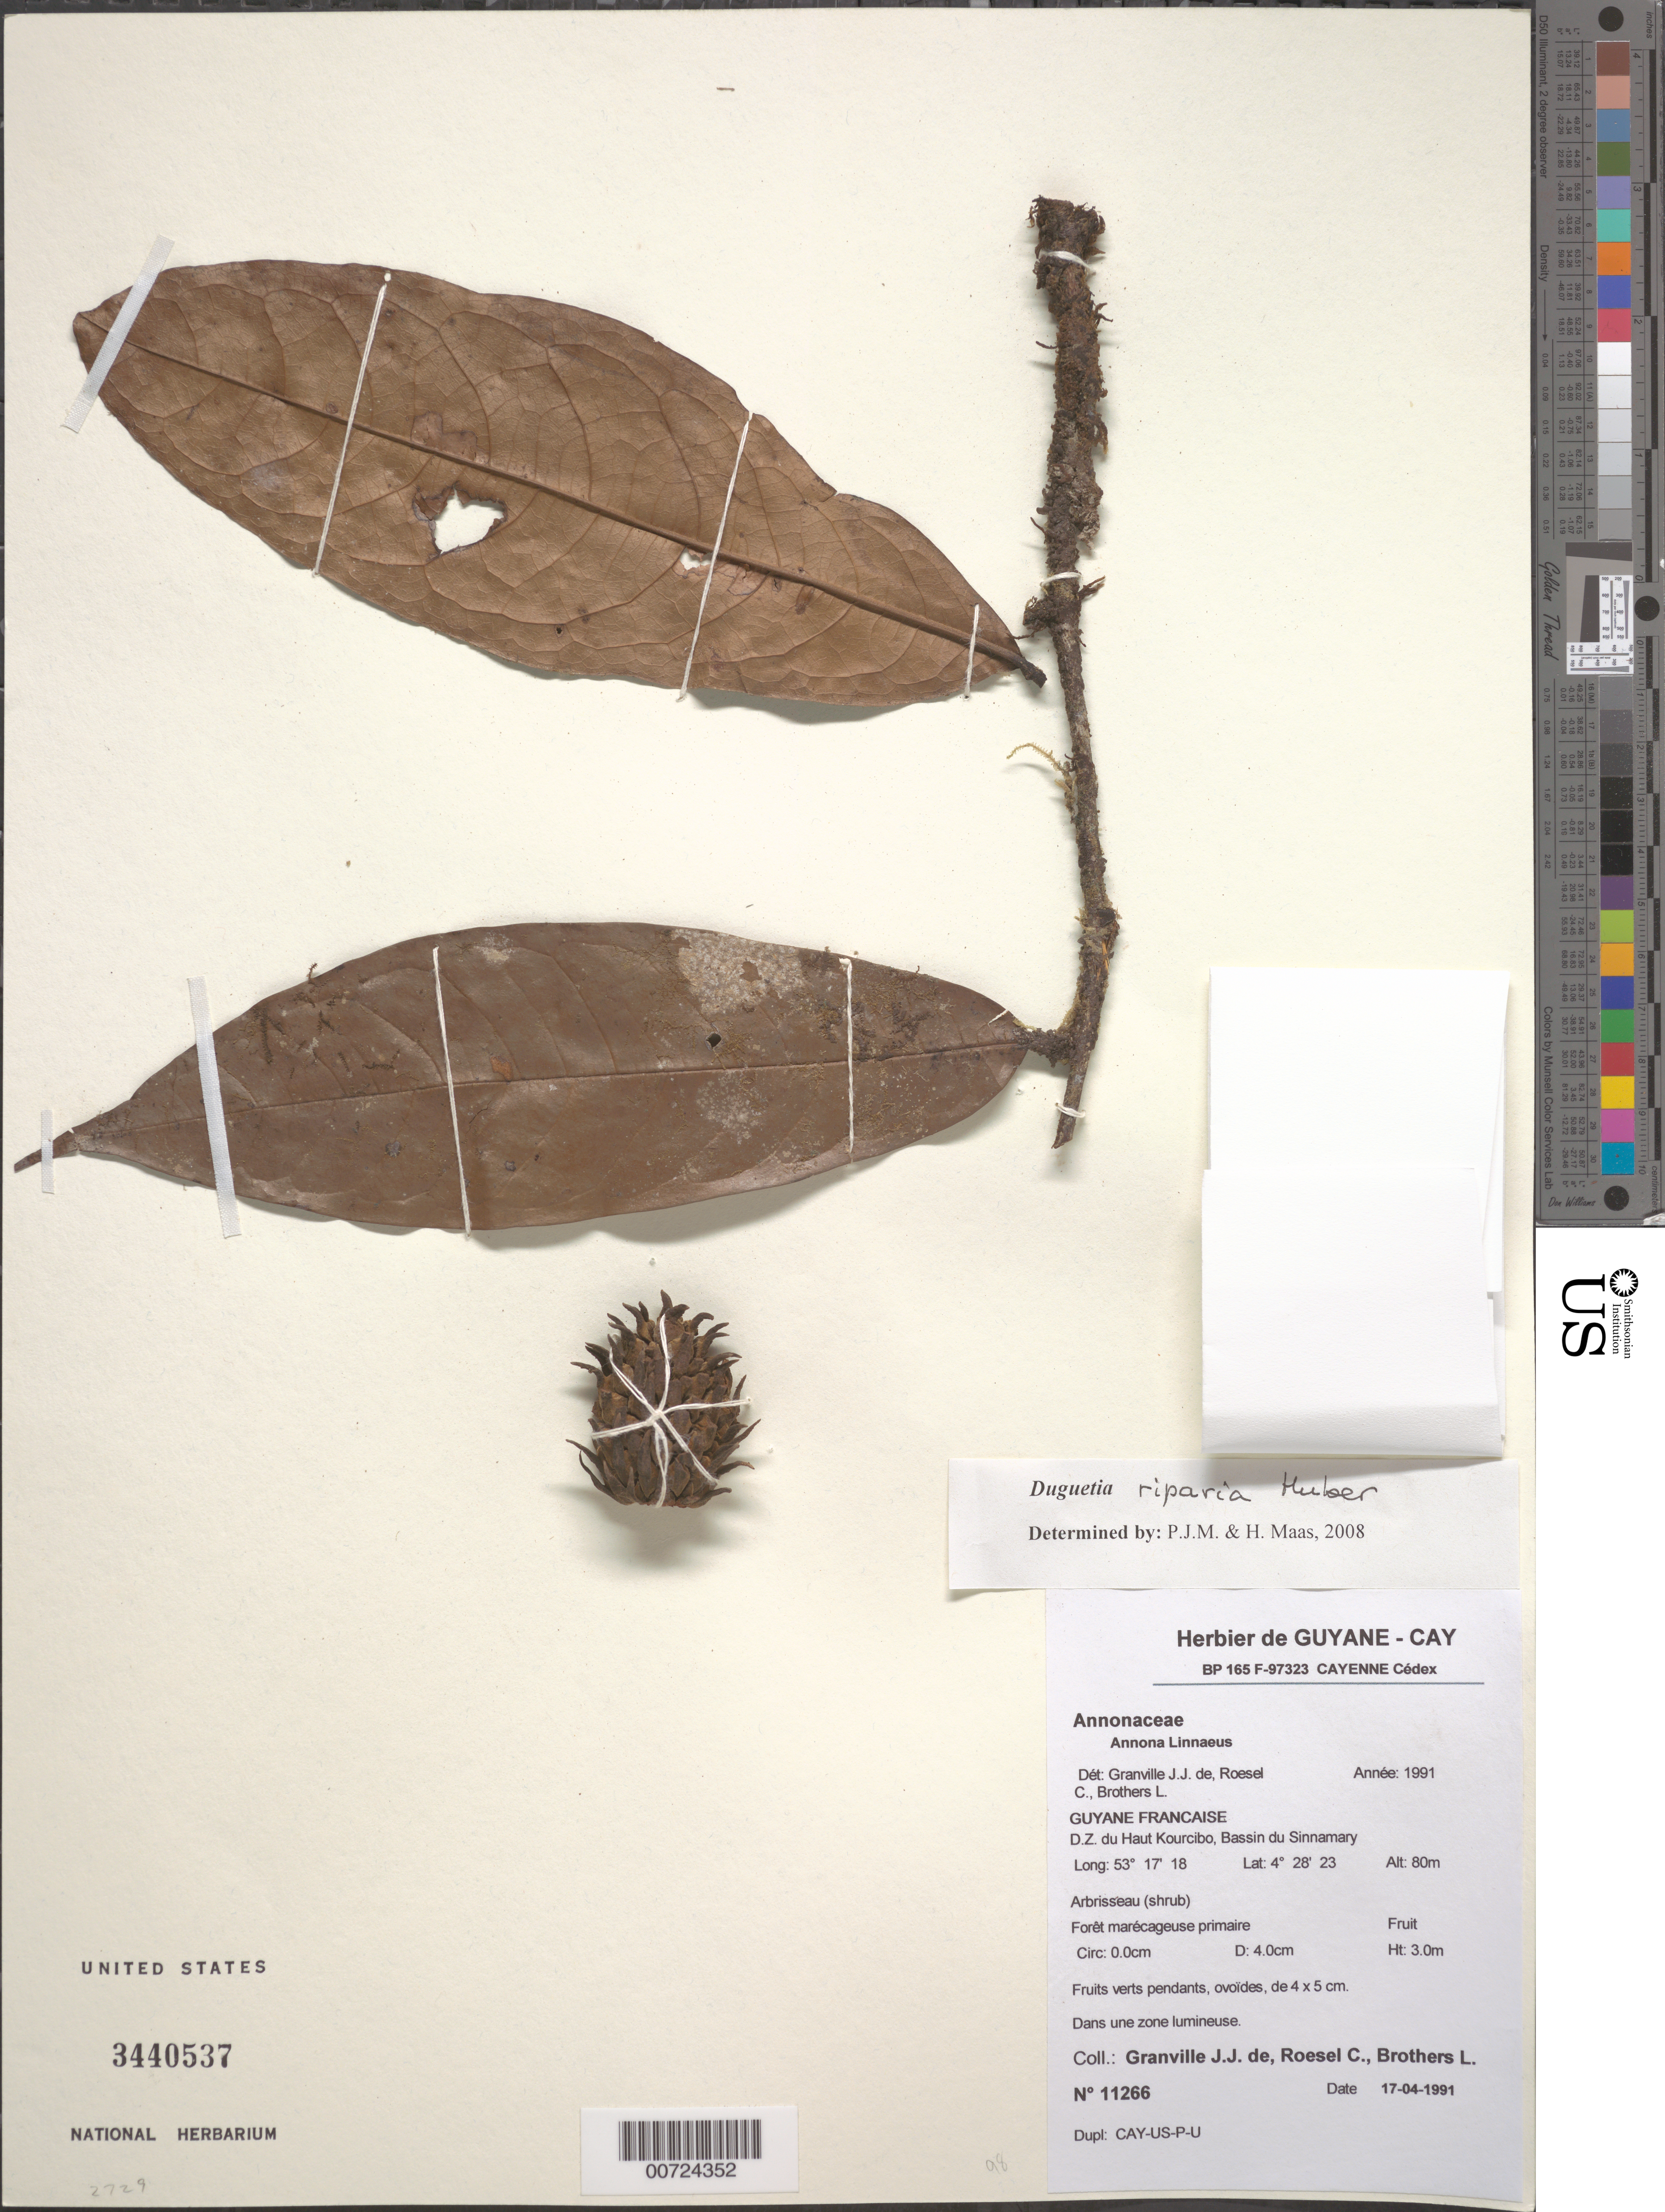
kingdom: Plantae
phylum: Tracheophyta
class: Magnoliopsida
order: Magnoliales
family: Annonaceae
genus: Duguetia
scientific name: Duguetia riparia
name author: Huber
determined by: Maas, Paul J.; Maas, H.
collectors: J.-J. de Granville, C. S. Roesel & L. Brothers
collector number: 11266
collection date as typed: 17-Apr-91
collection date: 1991-04-17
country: French Guiana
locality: D.Z. du Haut-Kourcibo, Bassin du Sinnamary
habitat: Marshy primary forest; in well-lit patch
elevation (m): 80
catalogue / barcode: US 3440537